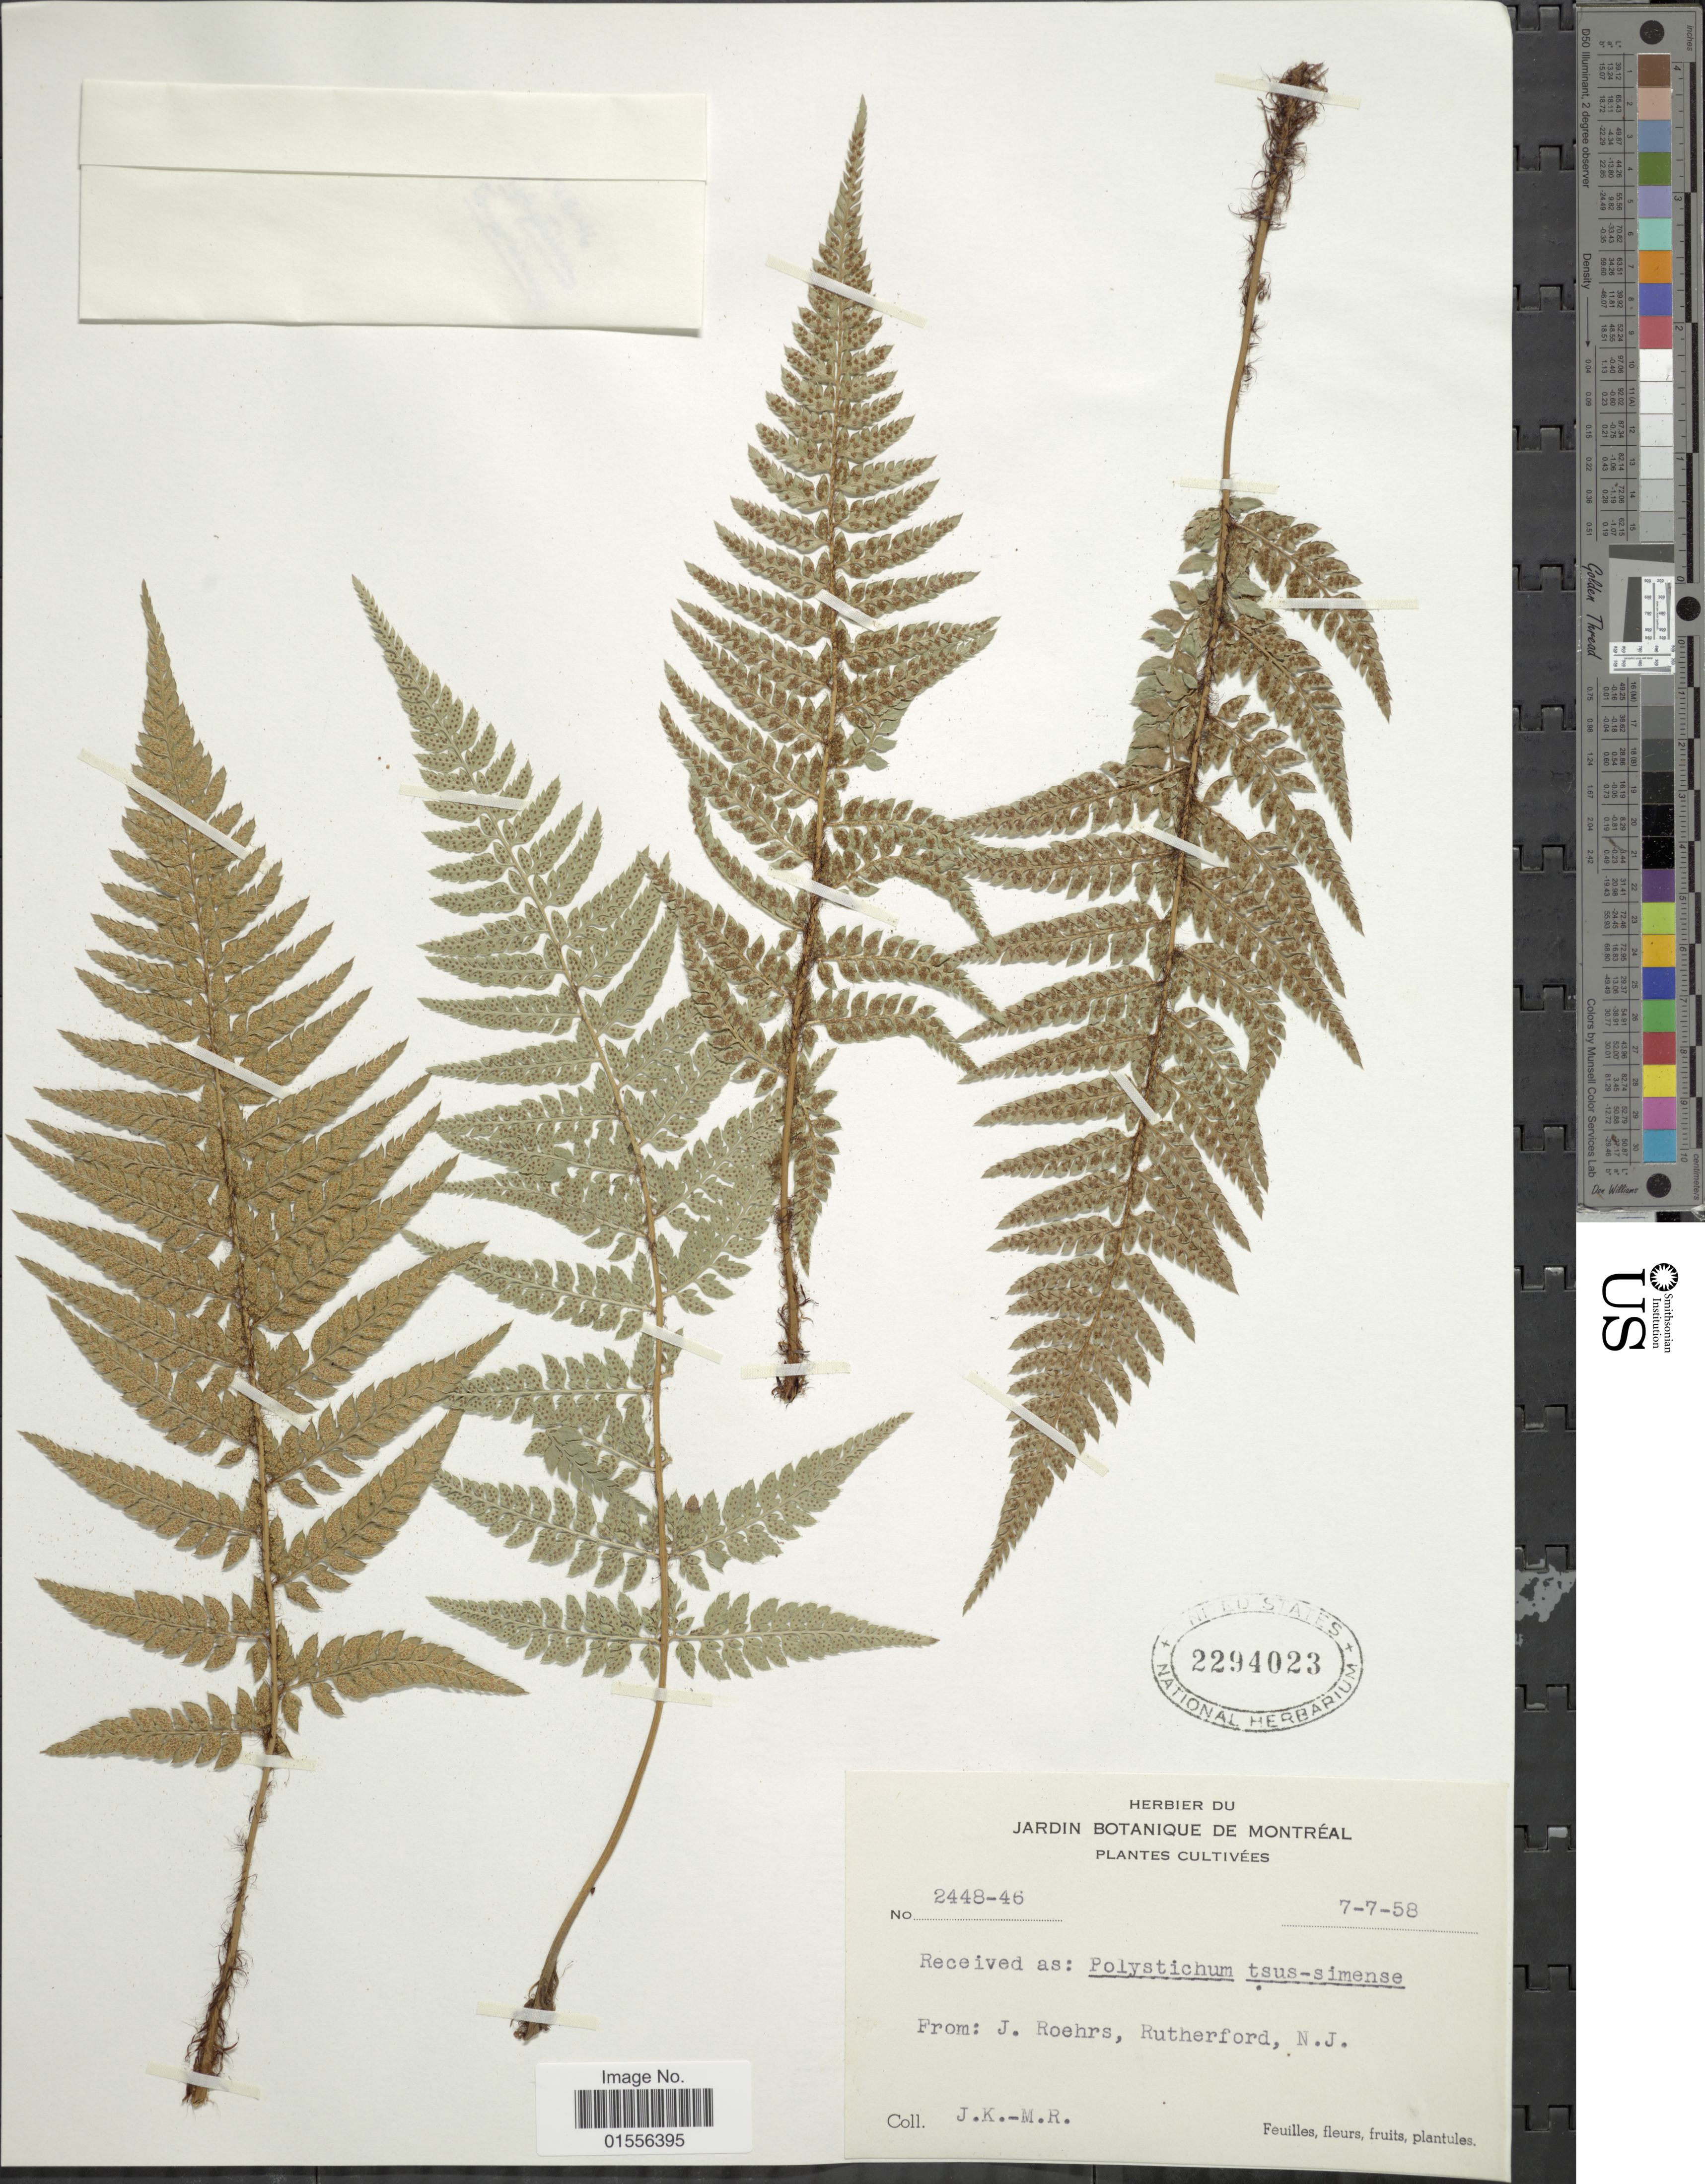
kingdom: Plantae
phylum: Tracheophyta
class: Polypodiopsida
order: Polypodiales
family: Dryopteridaceae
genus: Polystichum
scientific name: Polystichum tsus-simense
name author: (Hook.) J. Sm.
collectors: J. K. & M. R.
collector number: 244846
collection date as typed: Transcribed d/m/y: 7/7/58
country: United States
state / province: New Jersey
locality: J. Roehrs, Rutherford, N. J.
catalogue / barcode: US 2294023